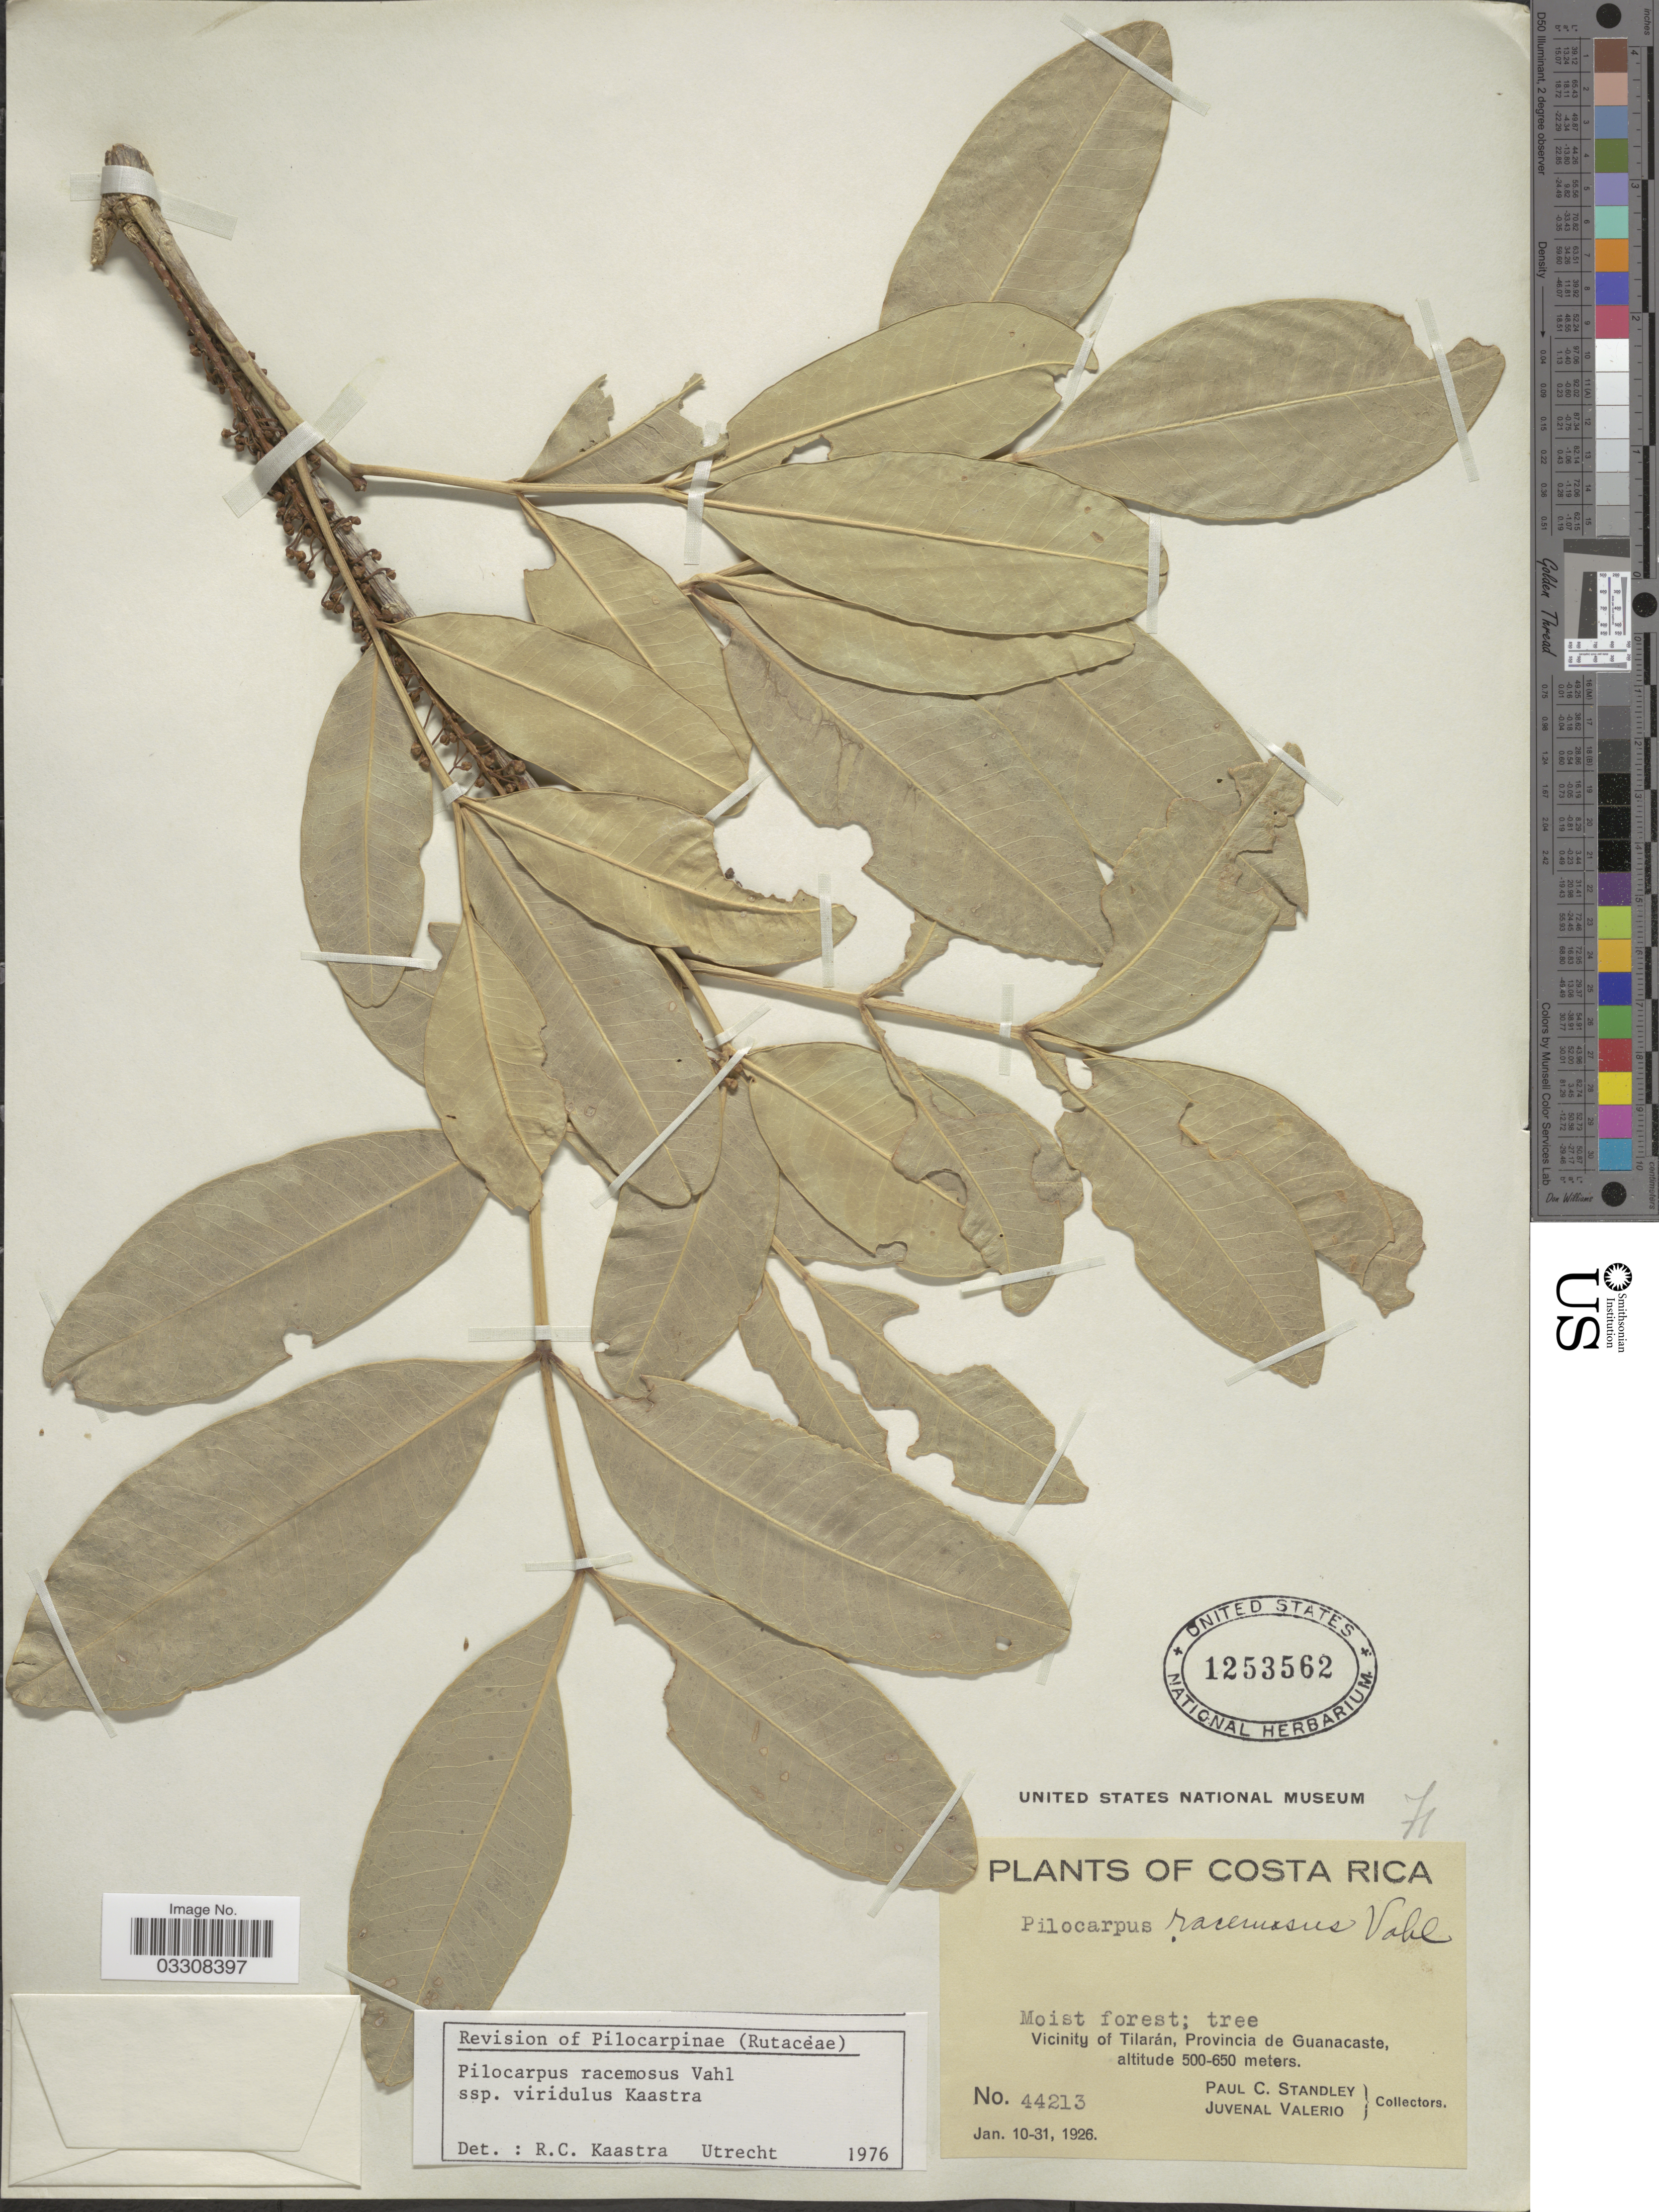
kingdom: Plantae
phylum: Tracheophyta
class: Magnoliopsida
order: Sapindales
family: Rutaceae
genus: Pilocarpus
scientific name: Pilocarpus racemosus subsp. viridulus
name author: Kaastra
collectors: P. C. Standley & J. Valerio R.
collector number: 44213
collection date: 1926-01-10/1926-01-31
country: Costa Rica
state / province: Guanacaste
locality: Vicinity of Tilarán.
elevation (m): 500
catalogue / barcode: US 1253562